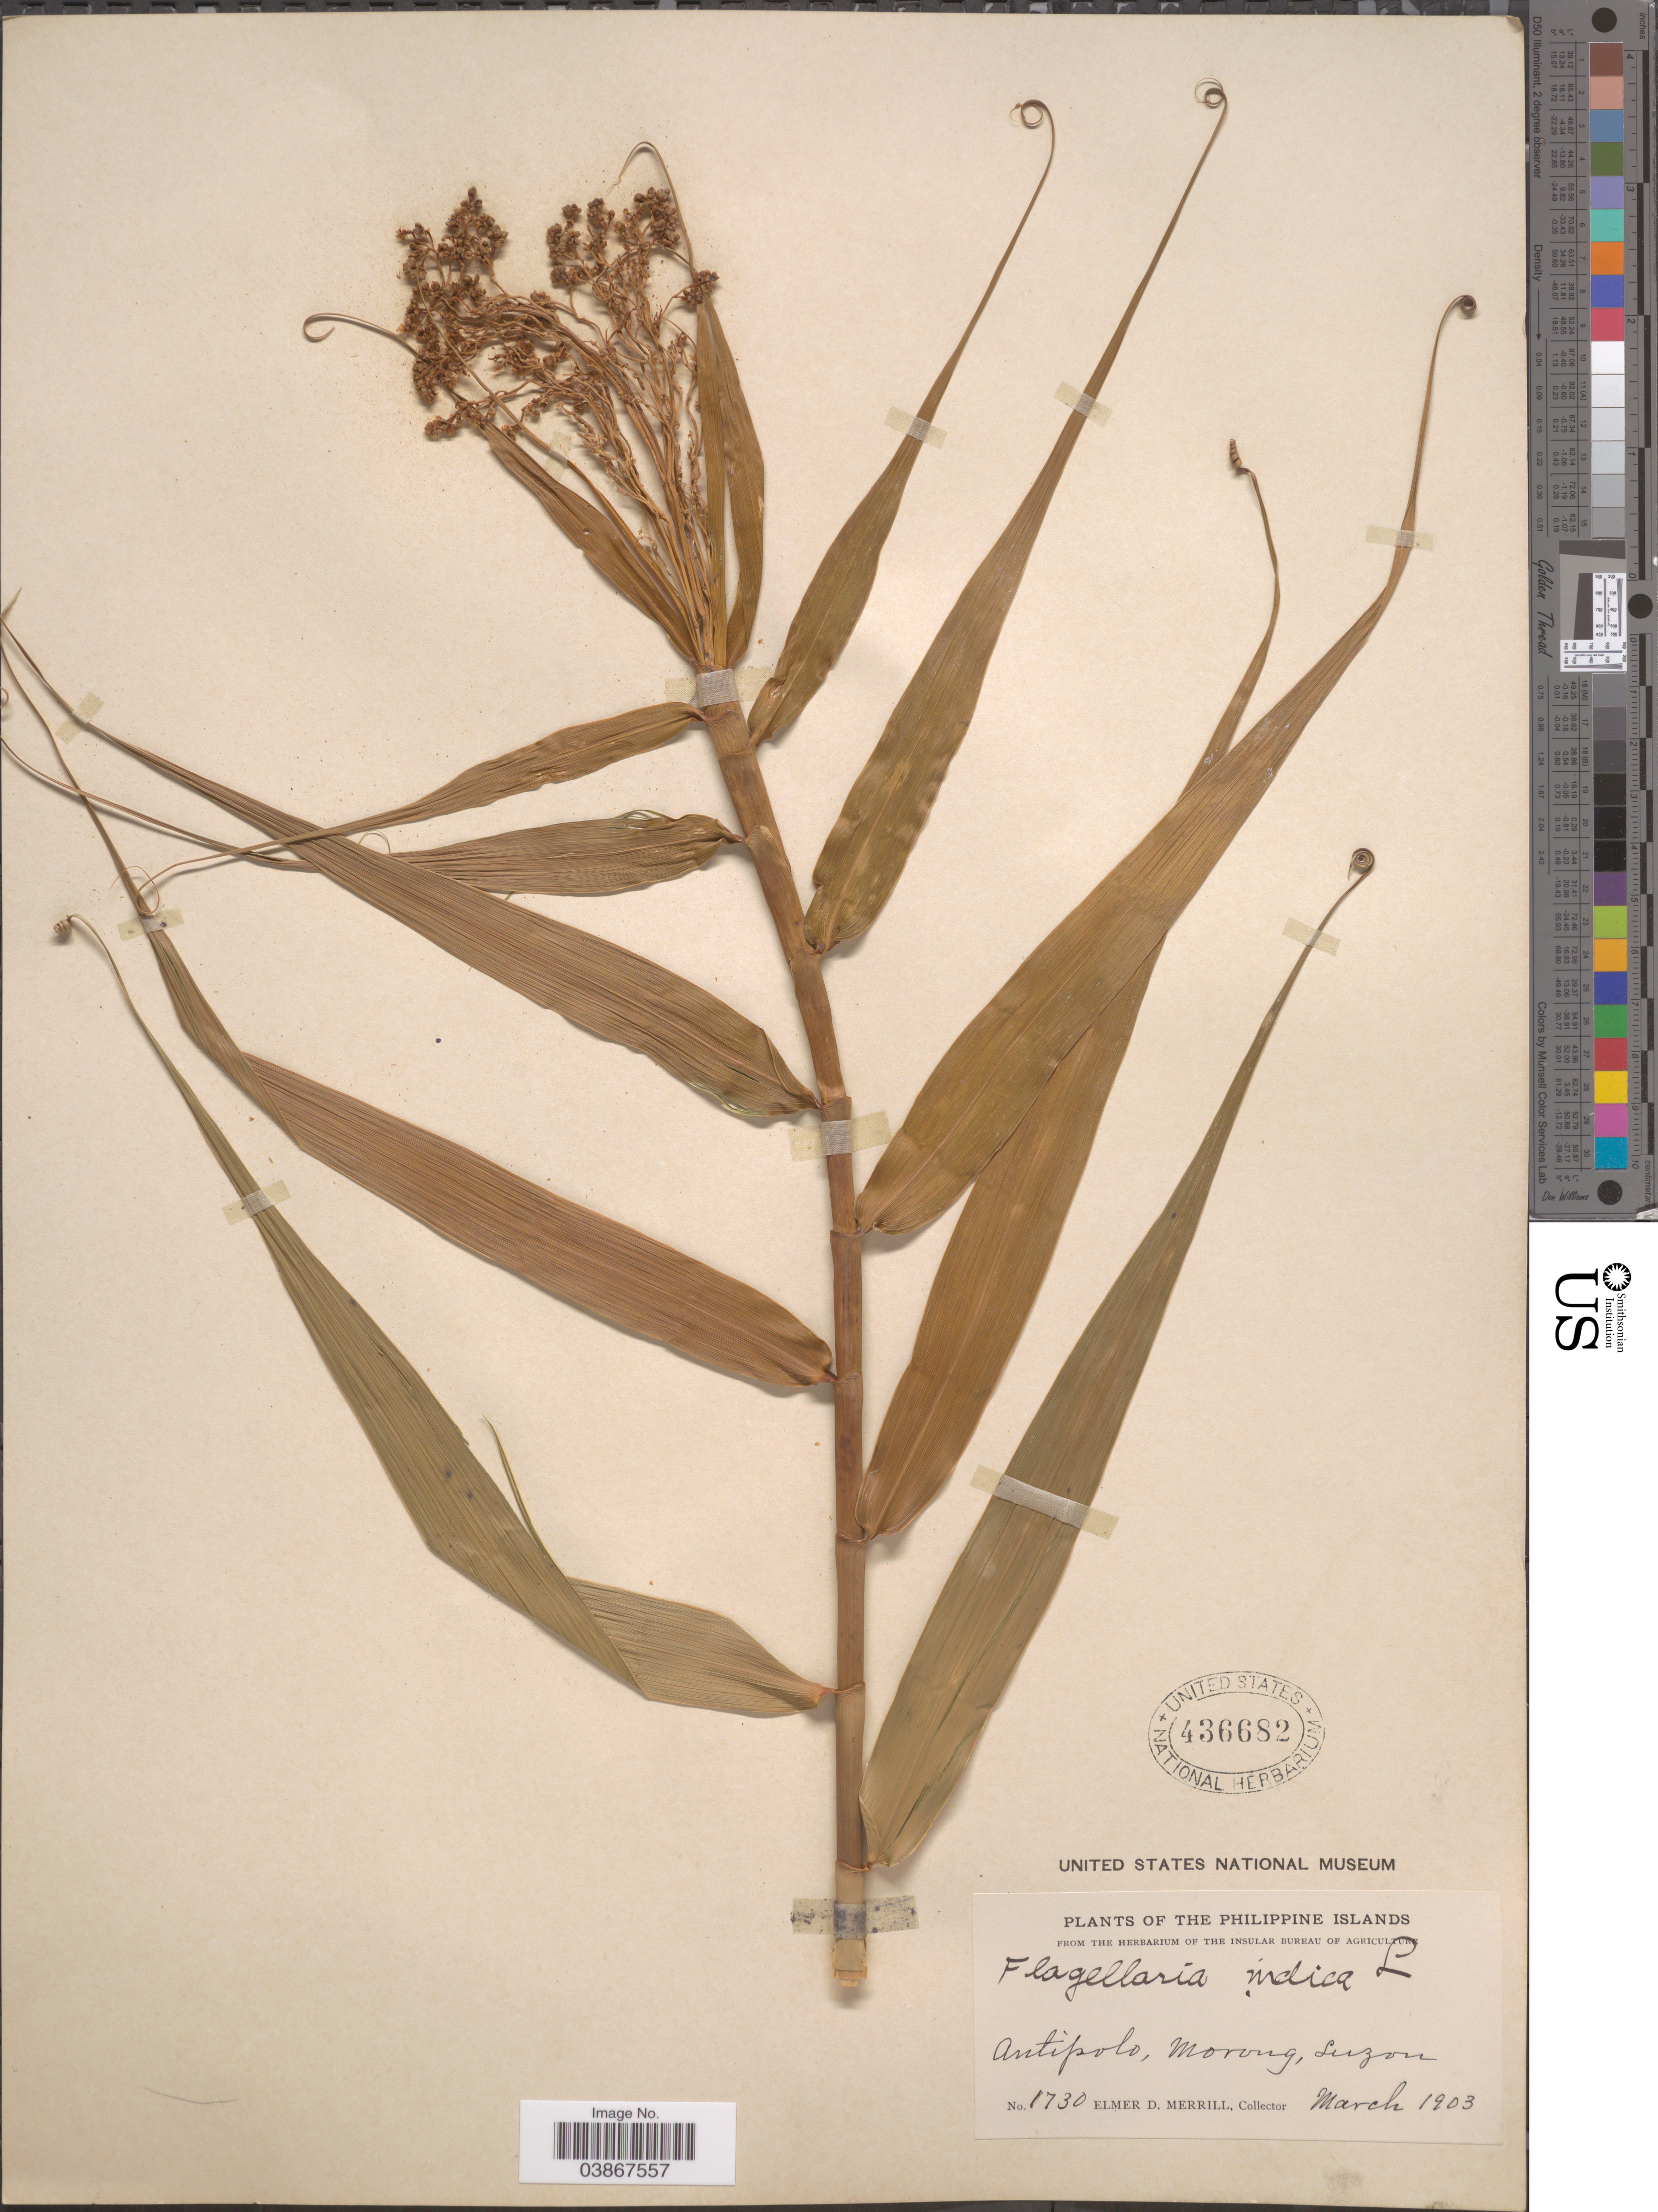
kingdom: Plantae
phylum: Tracheophyta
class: Liliopsida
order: Poales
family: Flagellariaceae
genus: Flagellaria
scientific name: Flagellaria indica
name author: L.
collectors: E. D. Merrill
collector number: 1730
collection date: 1903-03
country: Philippines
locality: Antipolo, Morong, Luzon.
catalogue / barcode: US 436682